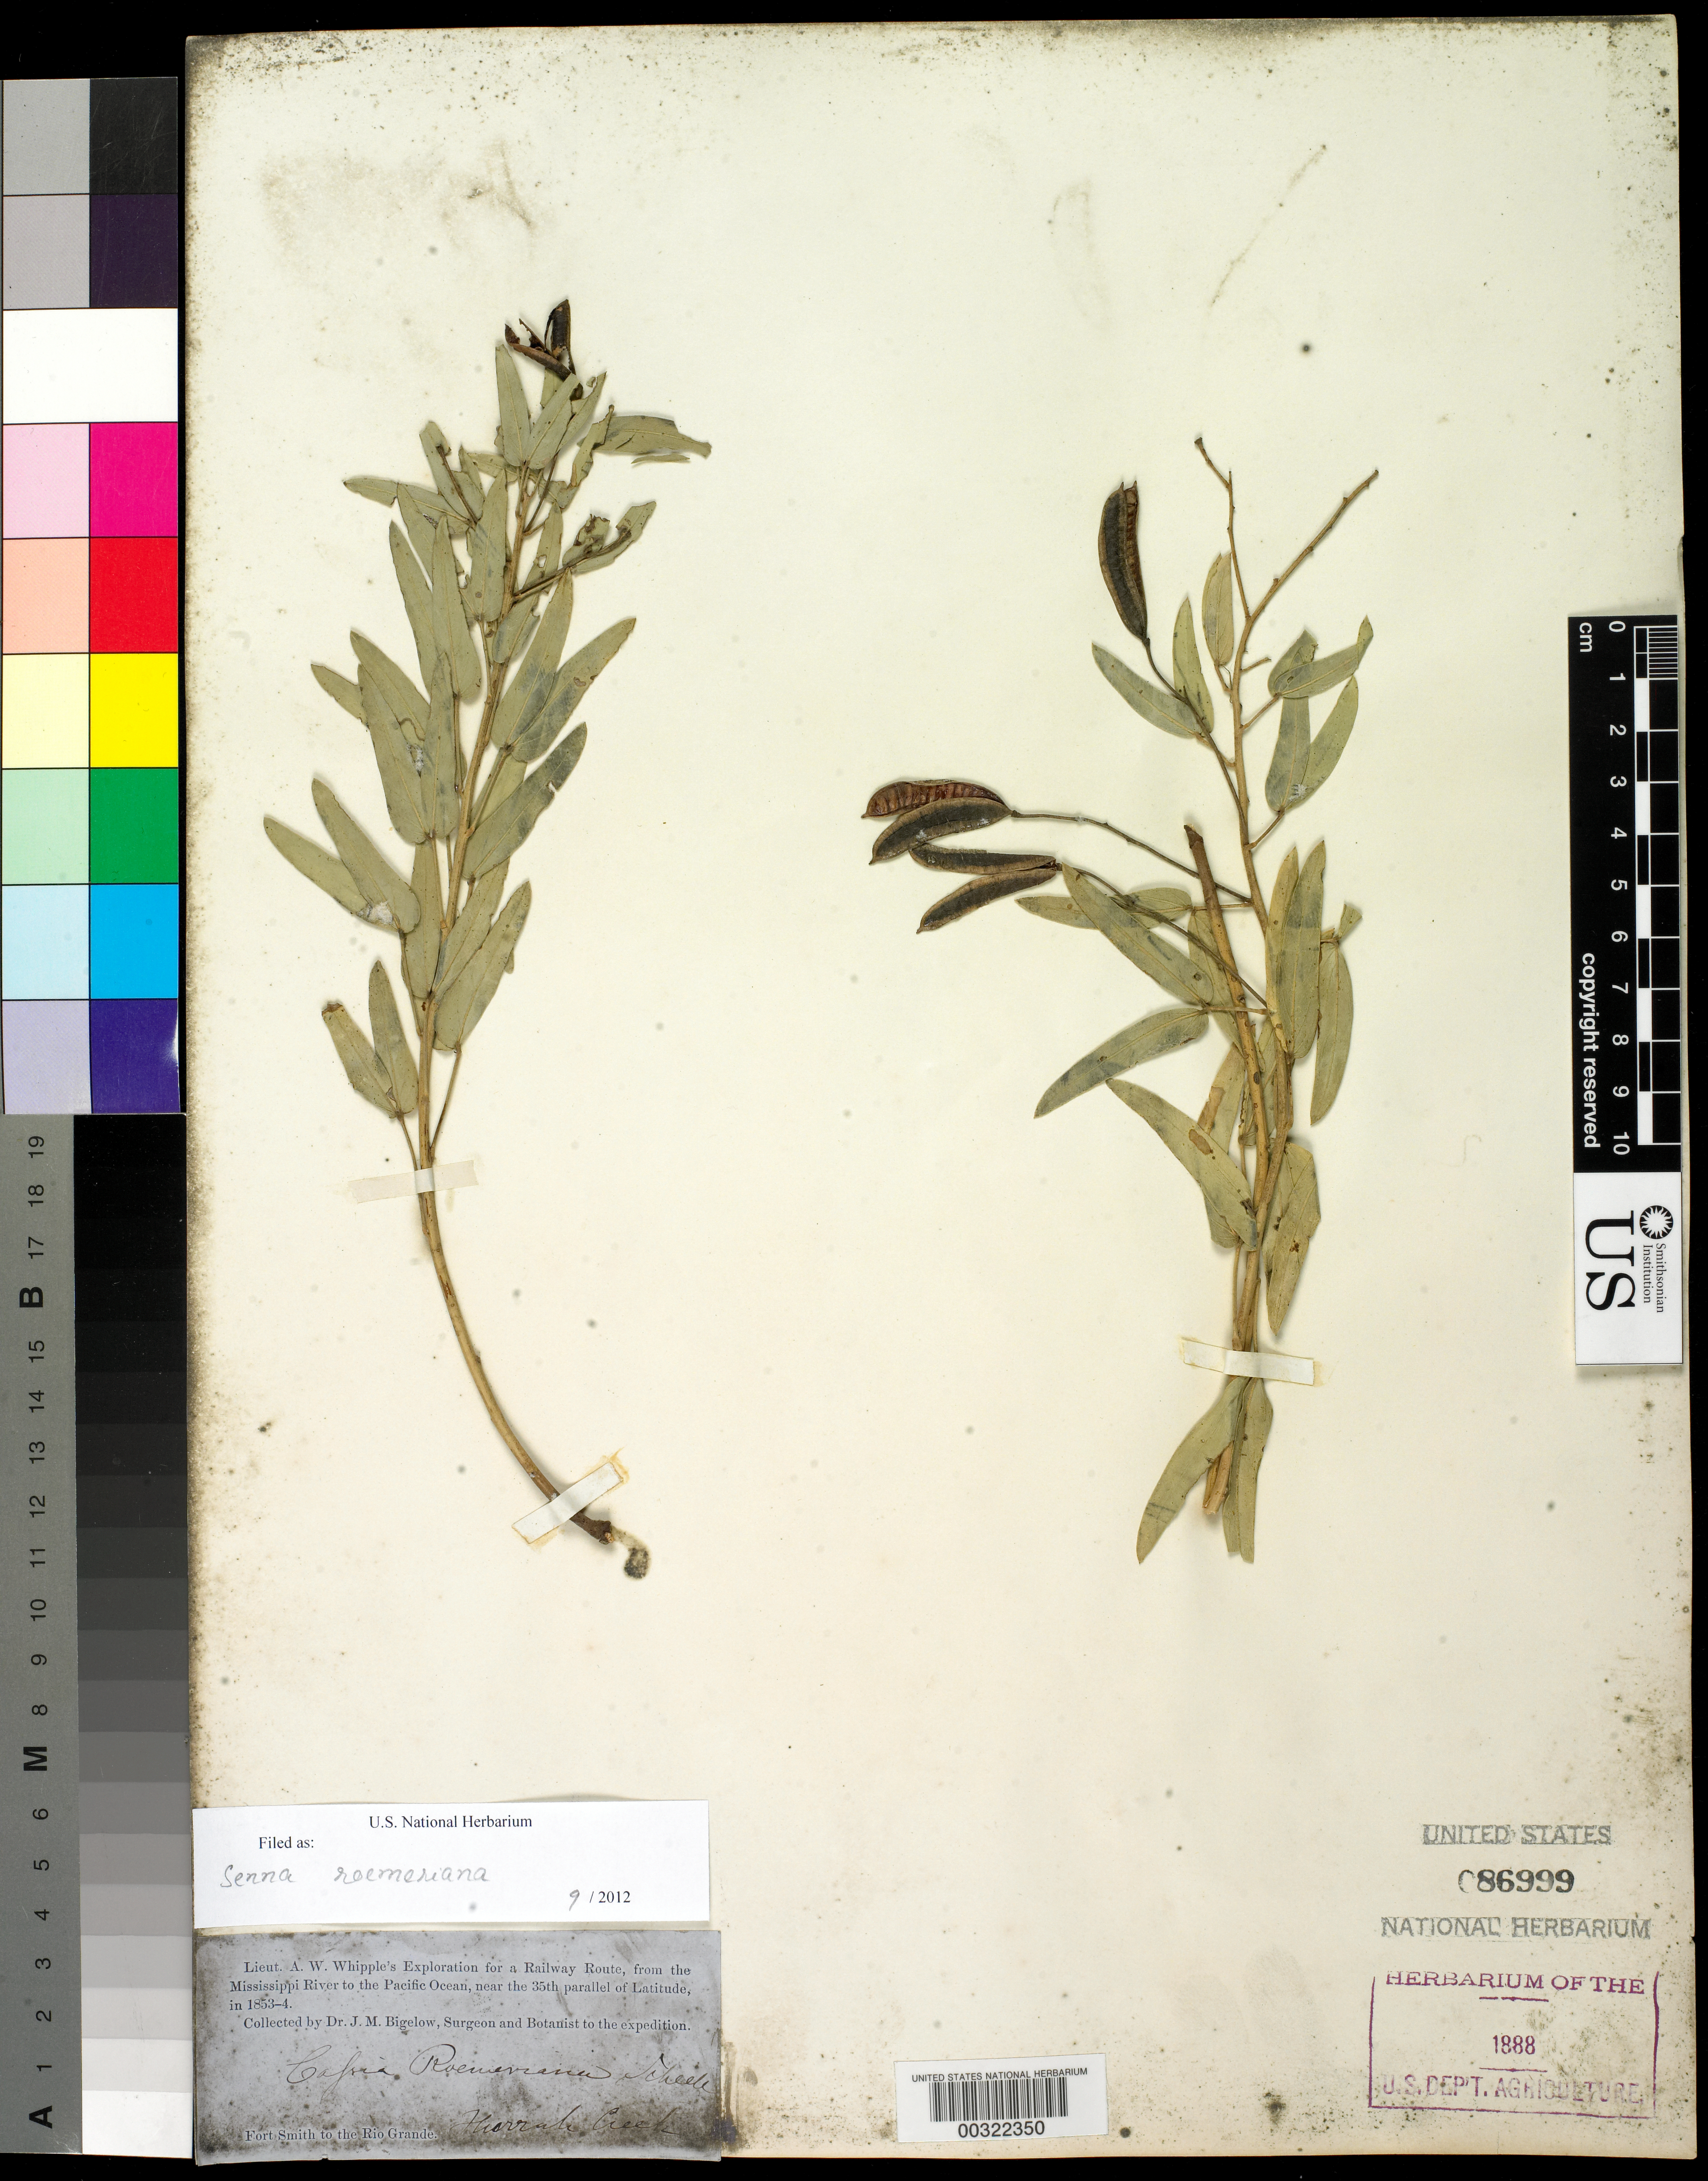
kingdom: Plantae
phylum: Tracheophyta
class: Magnoliopsida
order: Fabales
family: Fabaceae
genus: Senna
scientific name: Senna roemeriana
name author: (Scheele) H.S. Irwin & Barneby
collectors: J. M. Bigelow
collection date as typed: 1853 to -- -- 1854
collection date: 1853/1854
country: United States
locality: From the mississippi river to the pacific ocean, near the 35th parallel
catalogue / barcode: US 86999